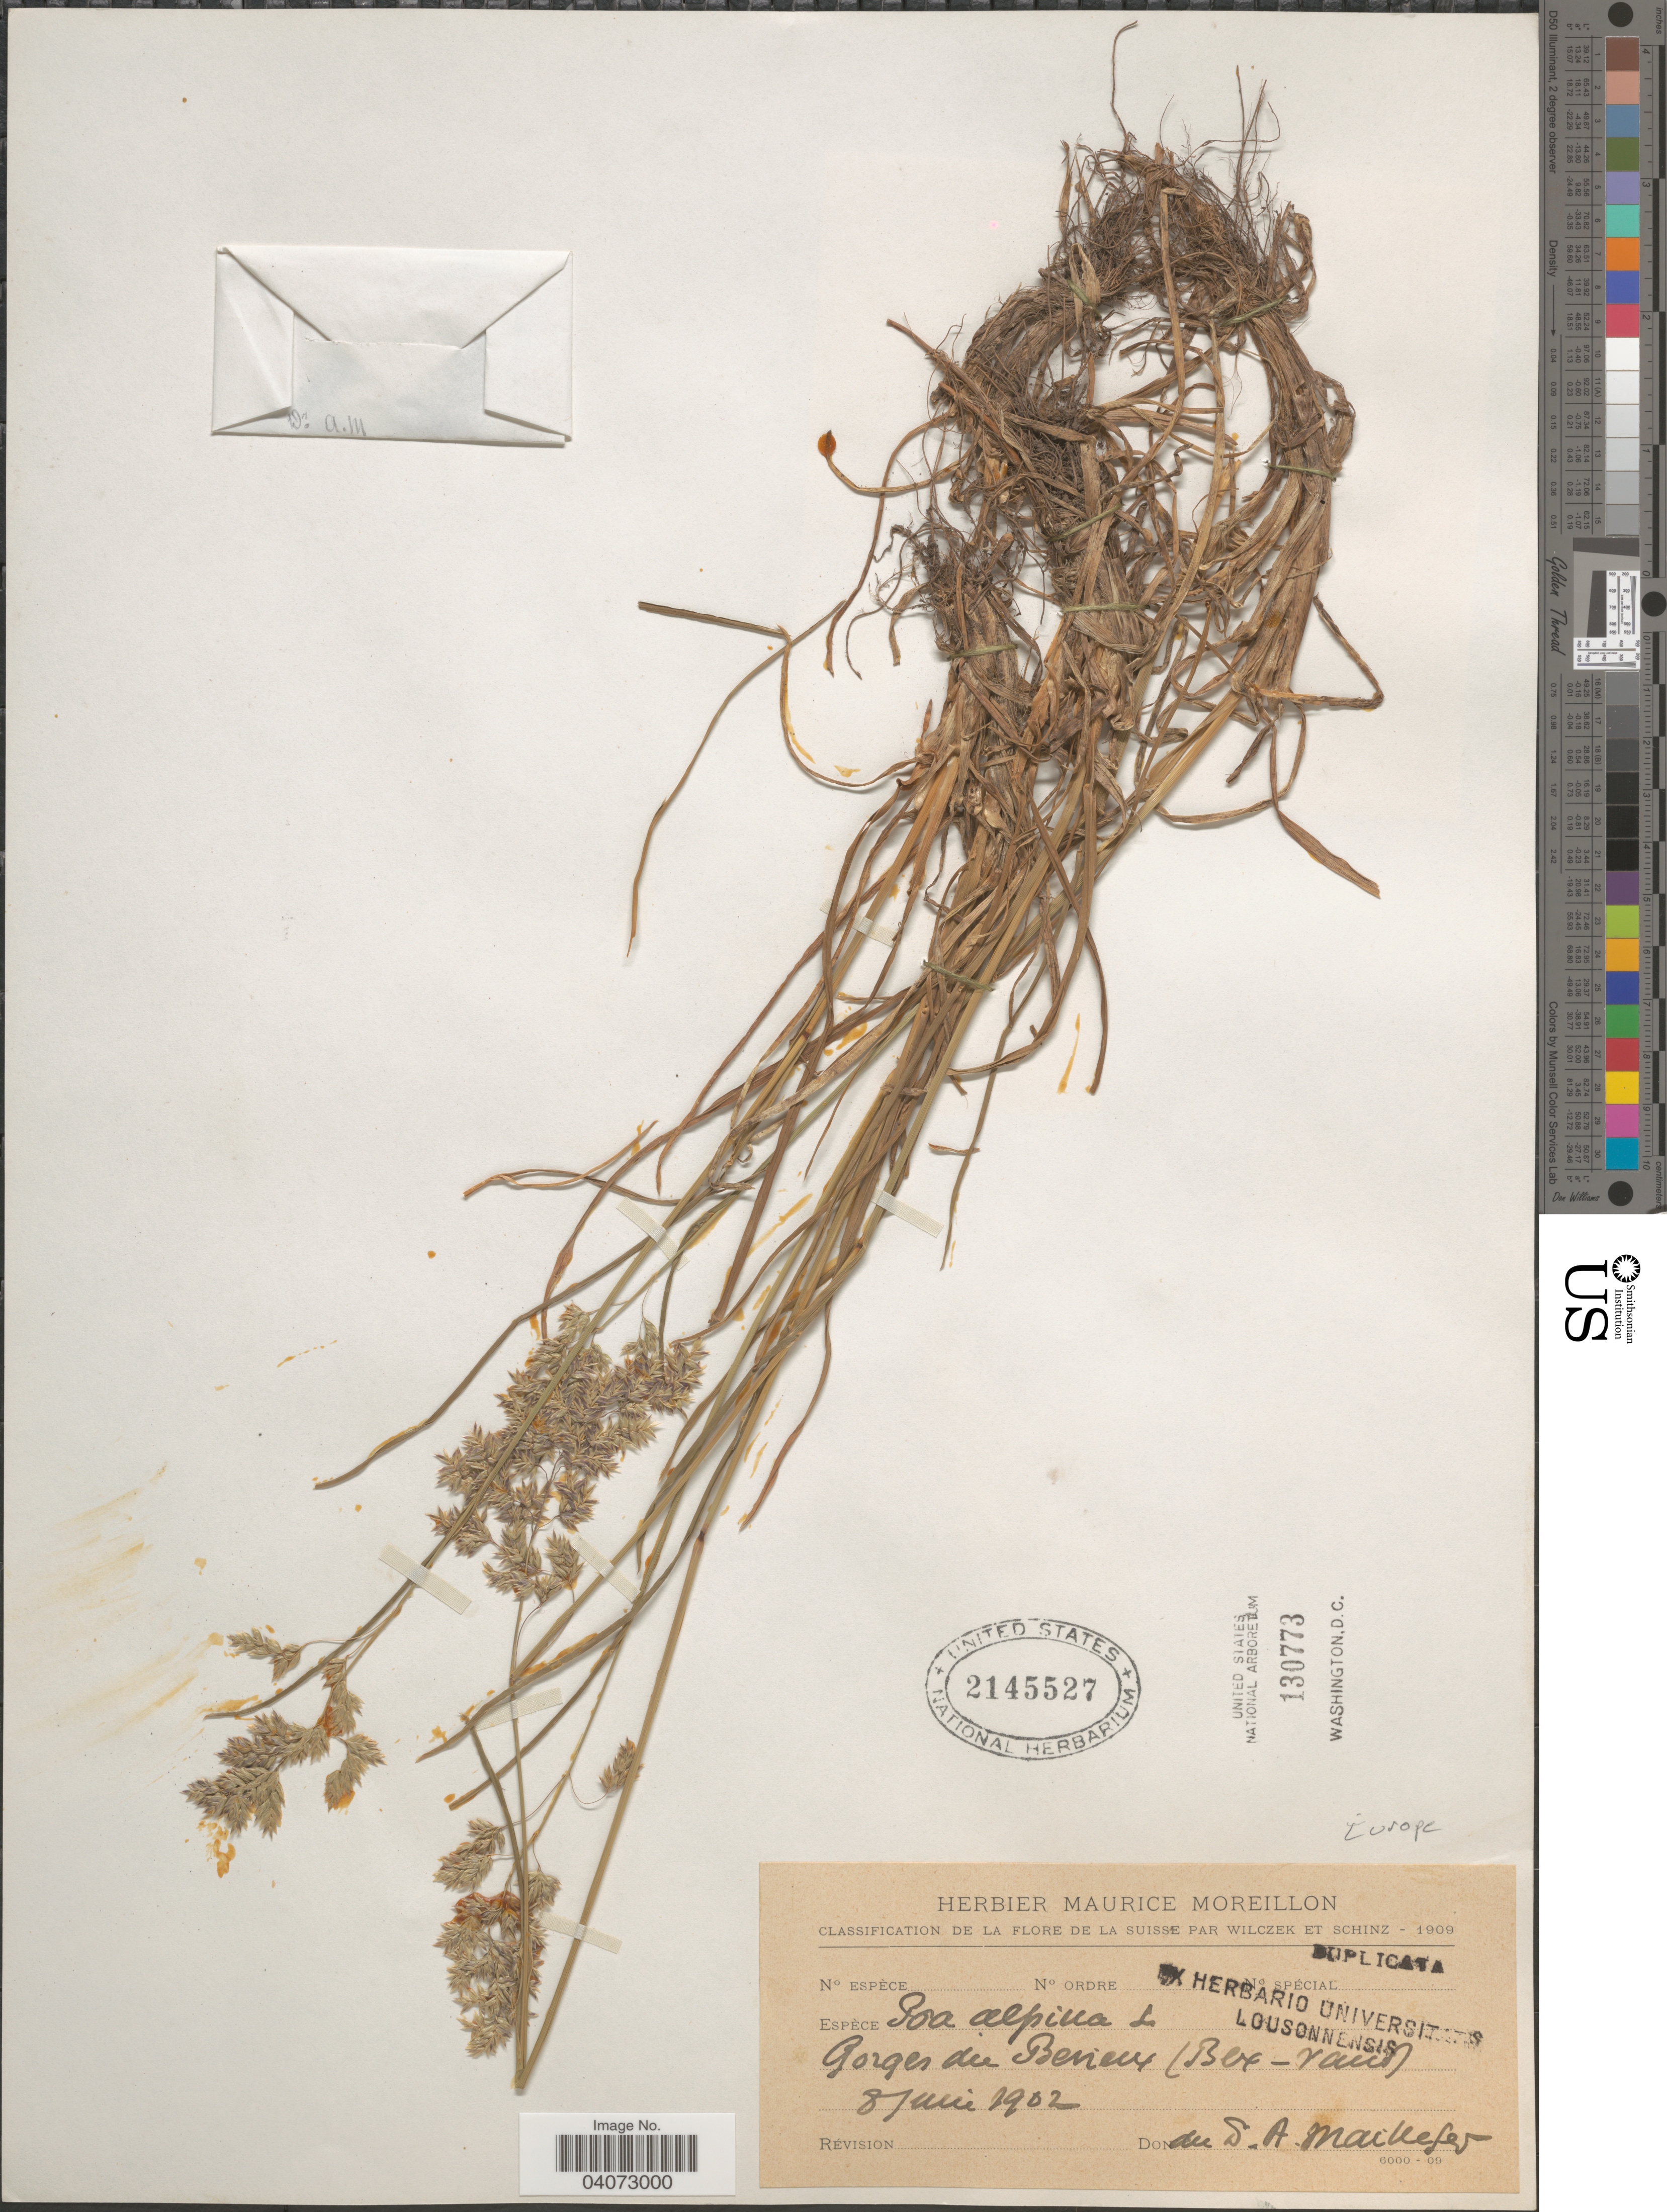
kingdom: Plantae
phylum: Tracheophyta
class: Liliopsida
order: Poales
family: Poaceae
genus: Poa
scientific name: Poa alpina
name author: L.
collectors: Wilczek & -. Schinz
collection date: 1902-06-08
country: Switzerland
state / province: Vaud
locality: Gorges du Bevieux. (Bex).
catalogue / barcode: US 2145527